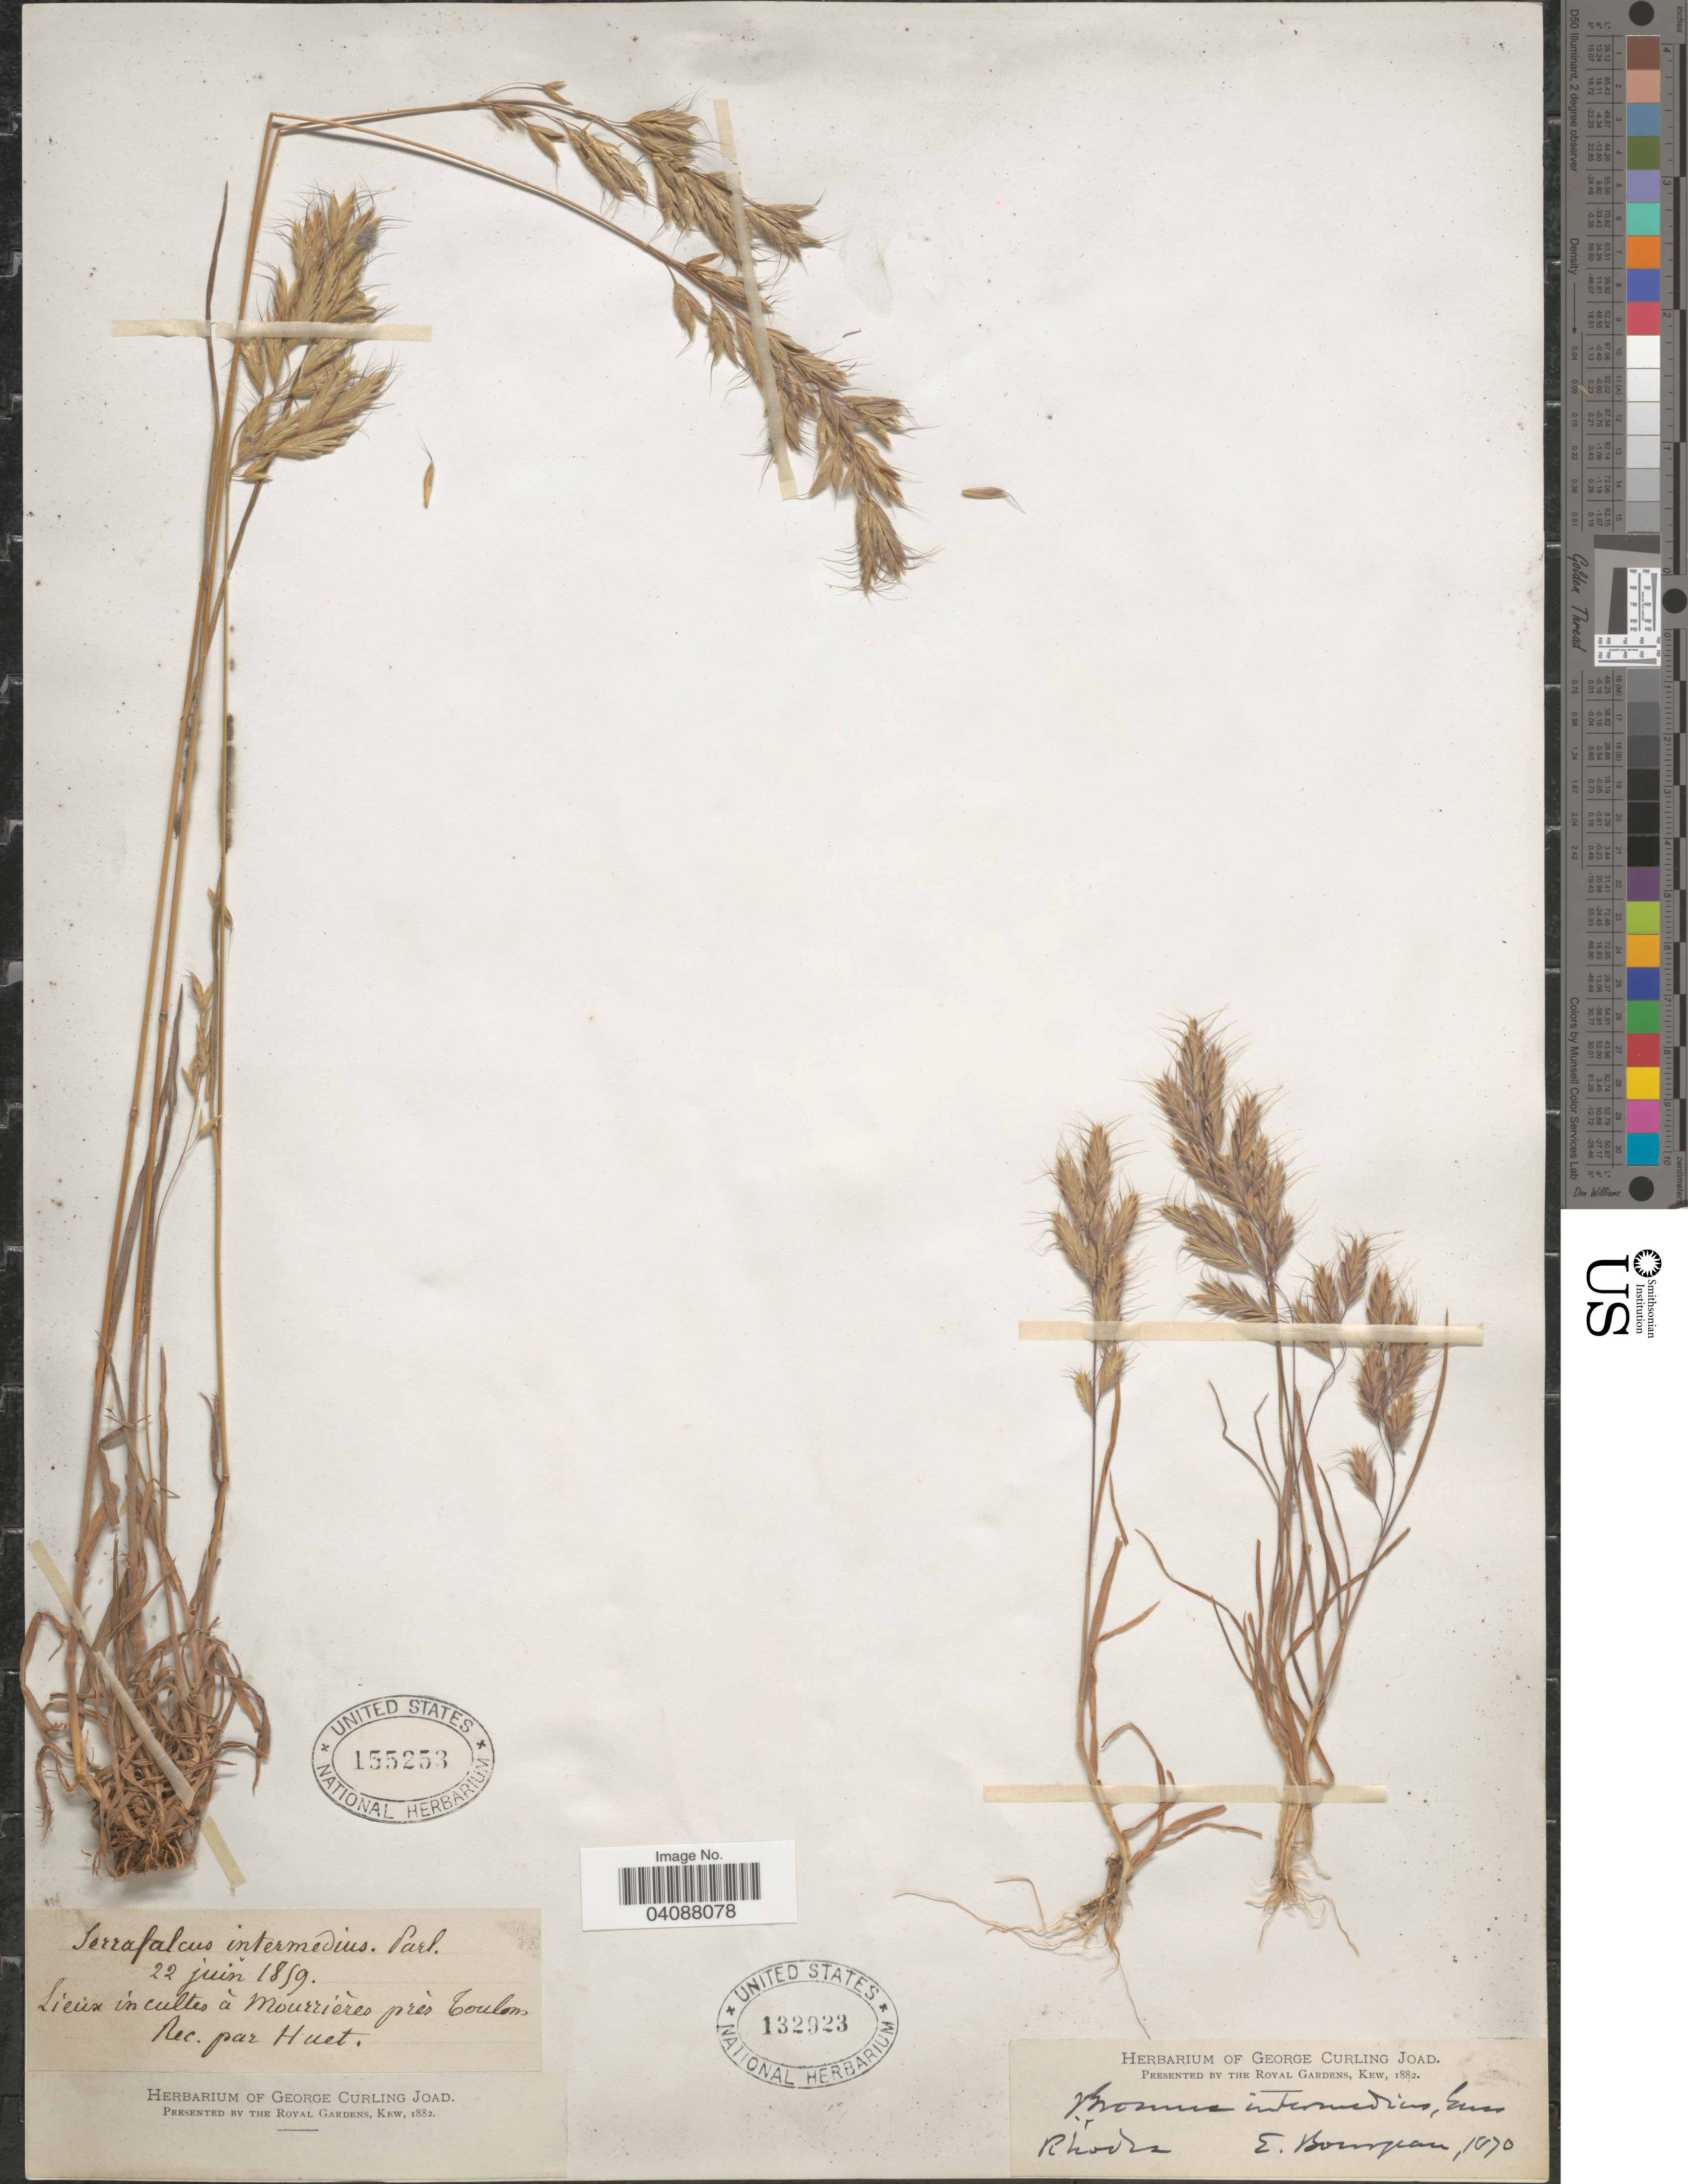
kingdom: Plantae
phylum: Tracheophyta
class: Liliopsida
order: Poales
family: Poaceae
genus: Bromus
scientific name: Bromus intermedius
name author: Gussone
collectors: E. Bourgeau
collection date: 1870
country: Greece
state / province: South Aegean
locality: Rhodes.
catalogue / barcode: US 132923